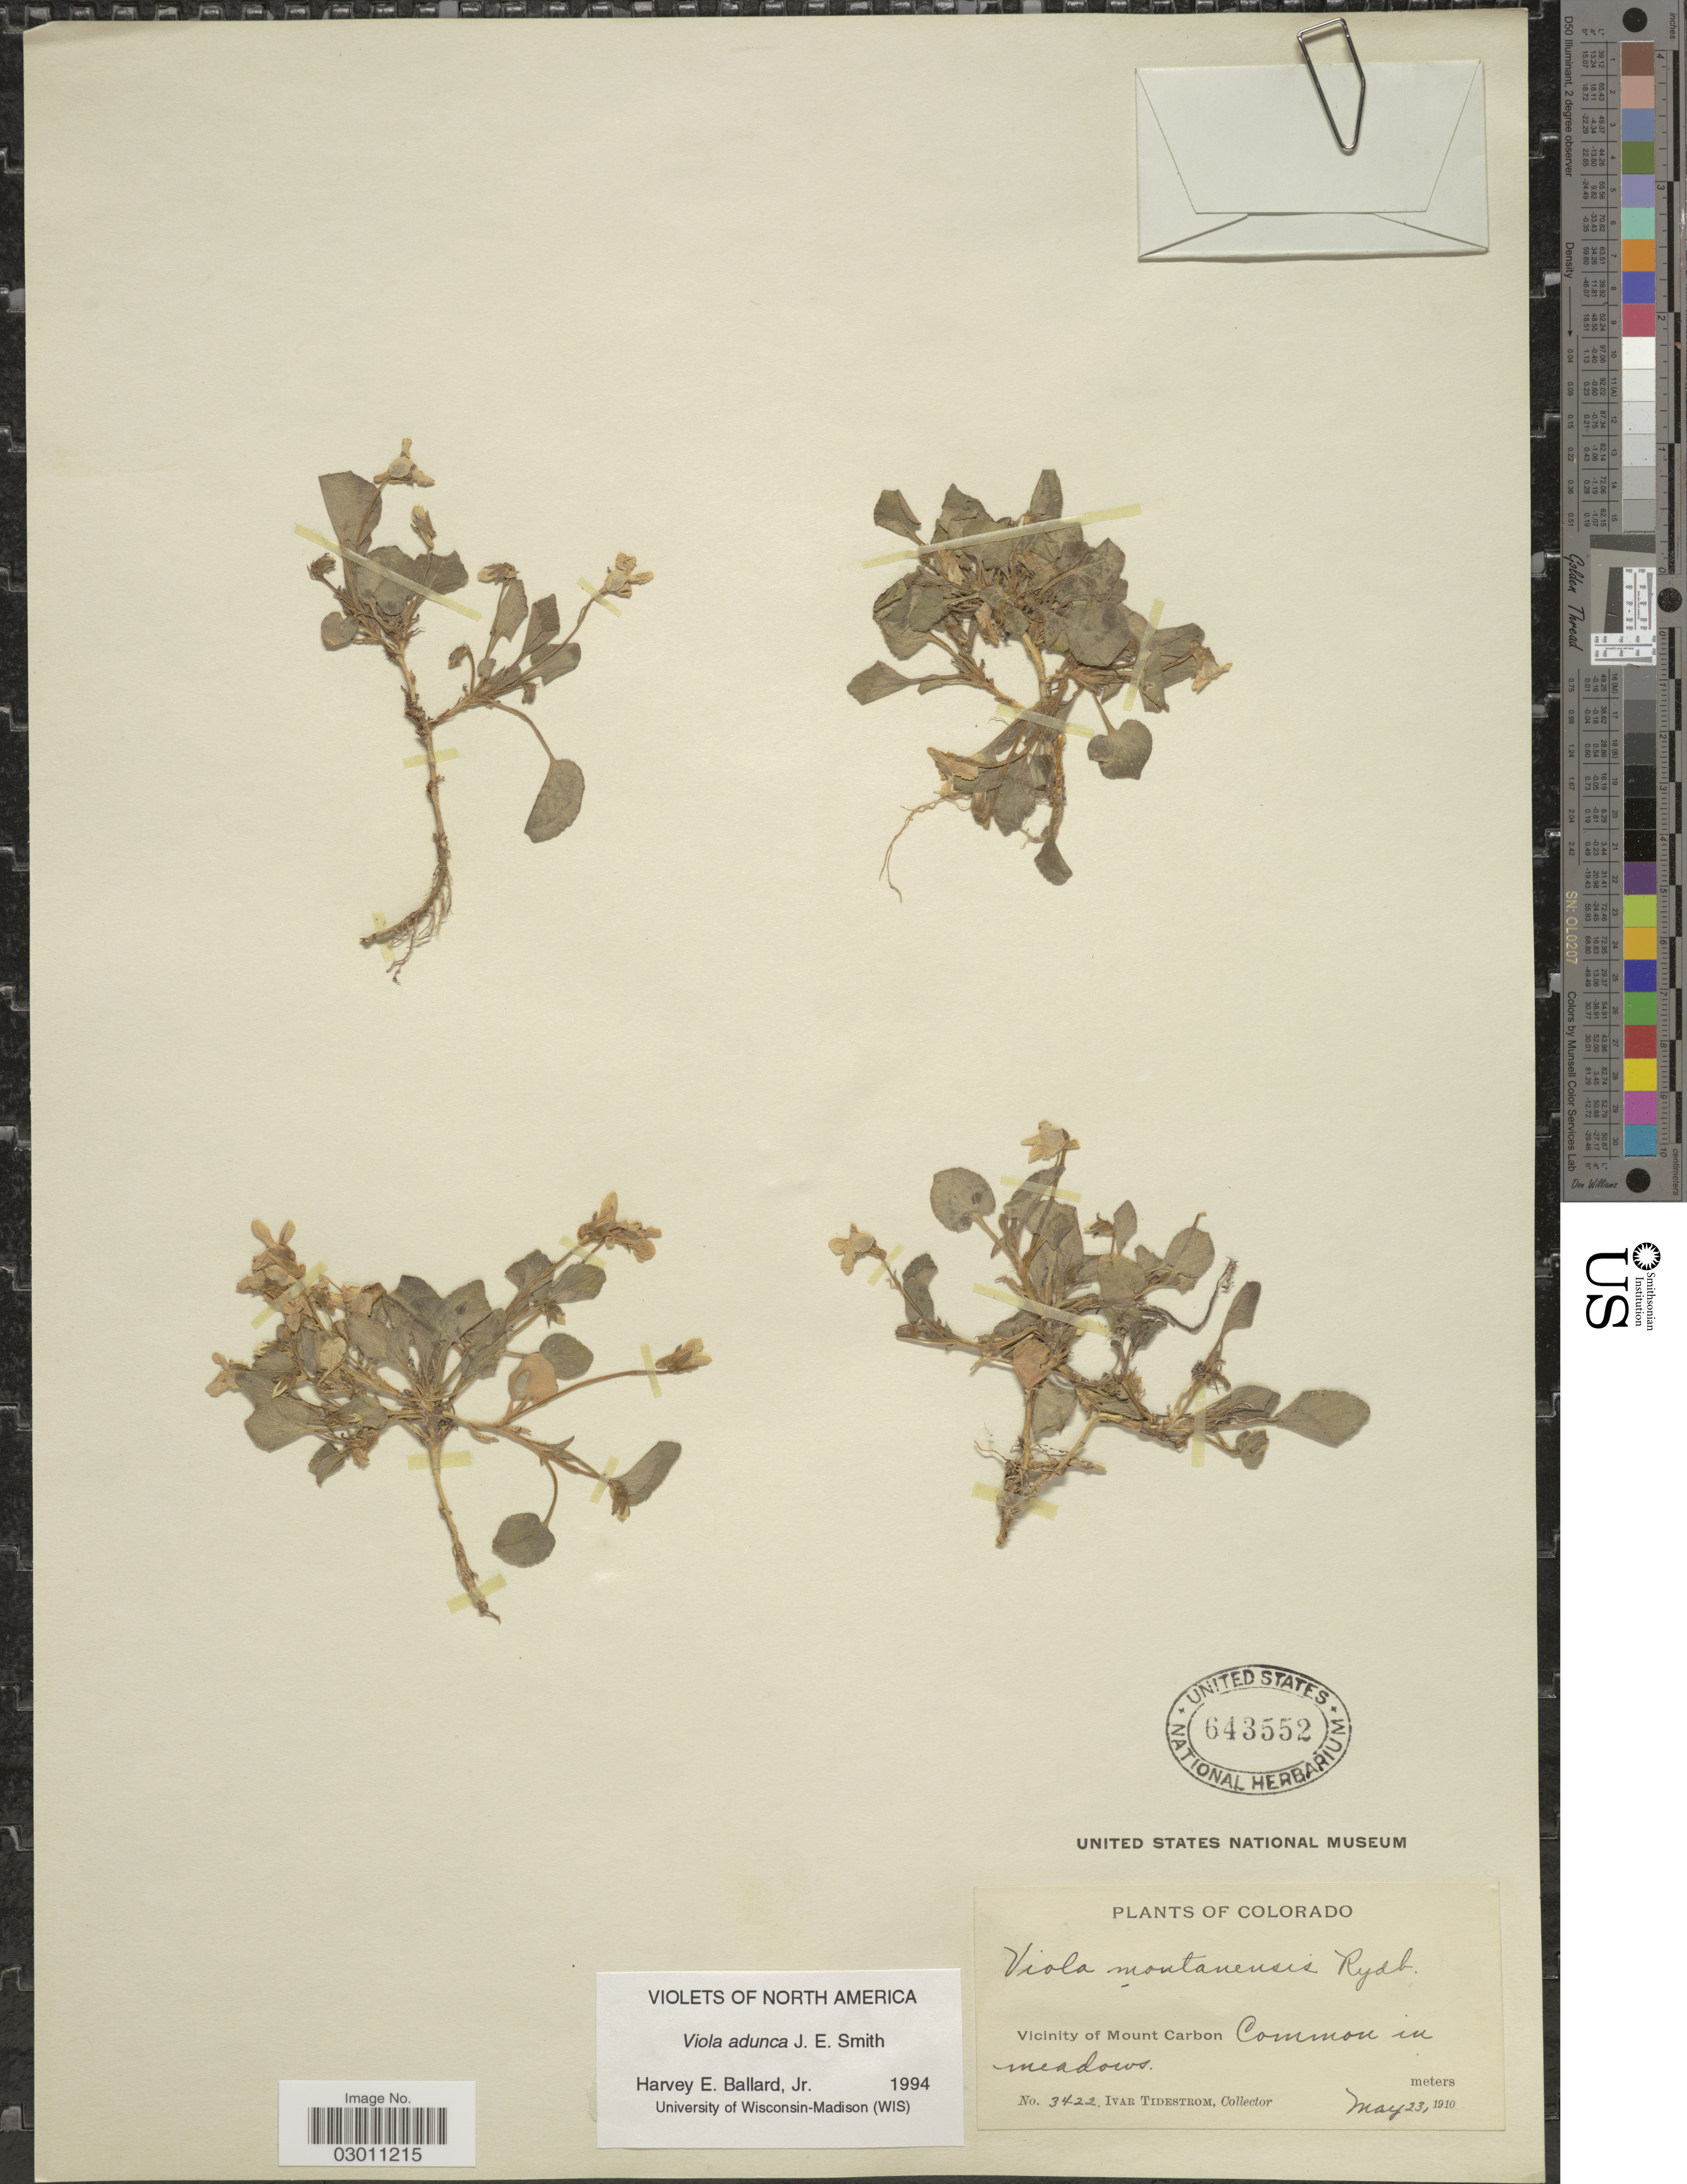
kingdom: Plantae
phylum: Tracheophyta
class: Magnoliopsida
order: Malpighiales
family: Violaceae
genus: Viola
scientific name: Viola adunca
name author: Sm.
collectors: I. F. Tidestrom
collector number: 3422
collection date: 1910-05-23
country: United States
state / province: Colorado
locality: Vicinity of Mount Carbon.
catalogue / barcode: US 643552